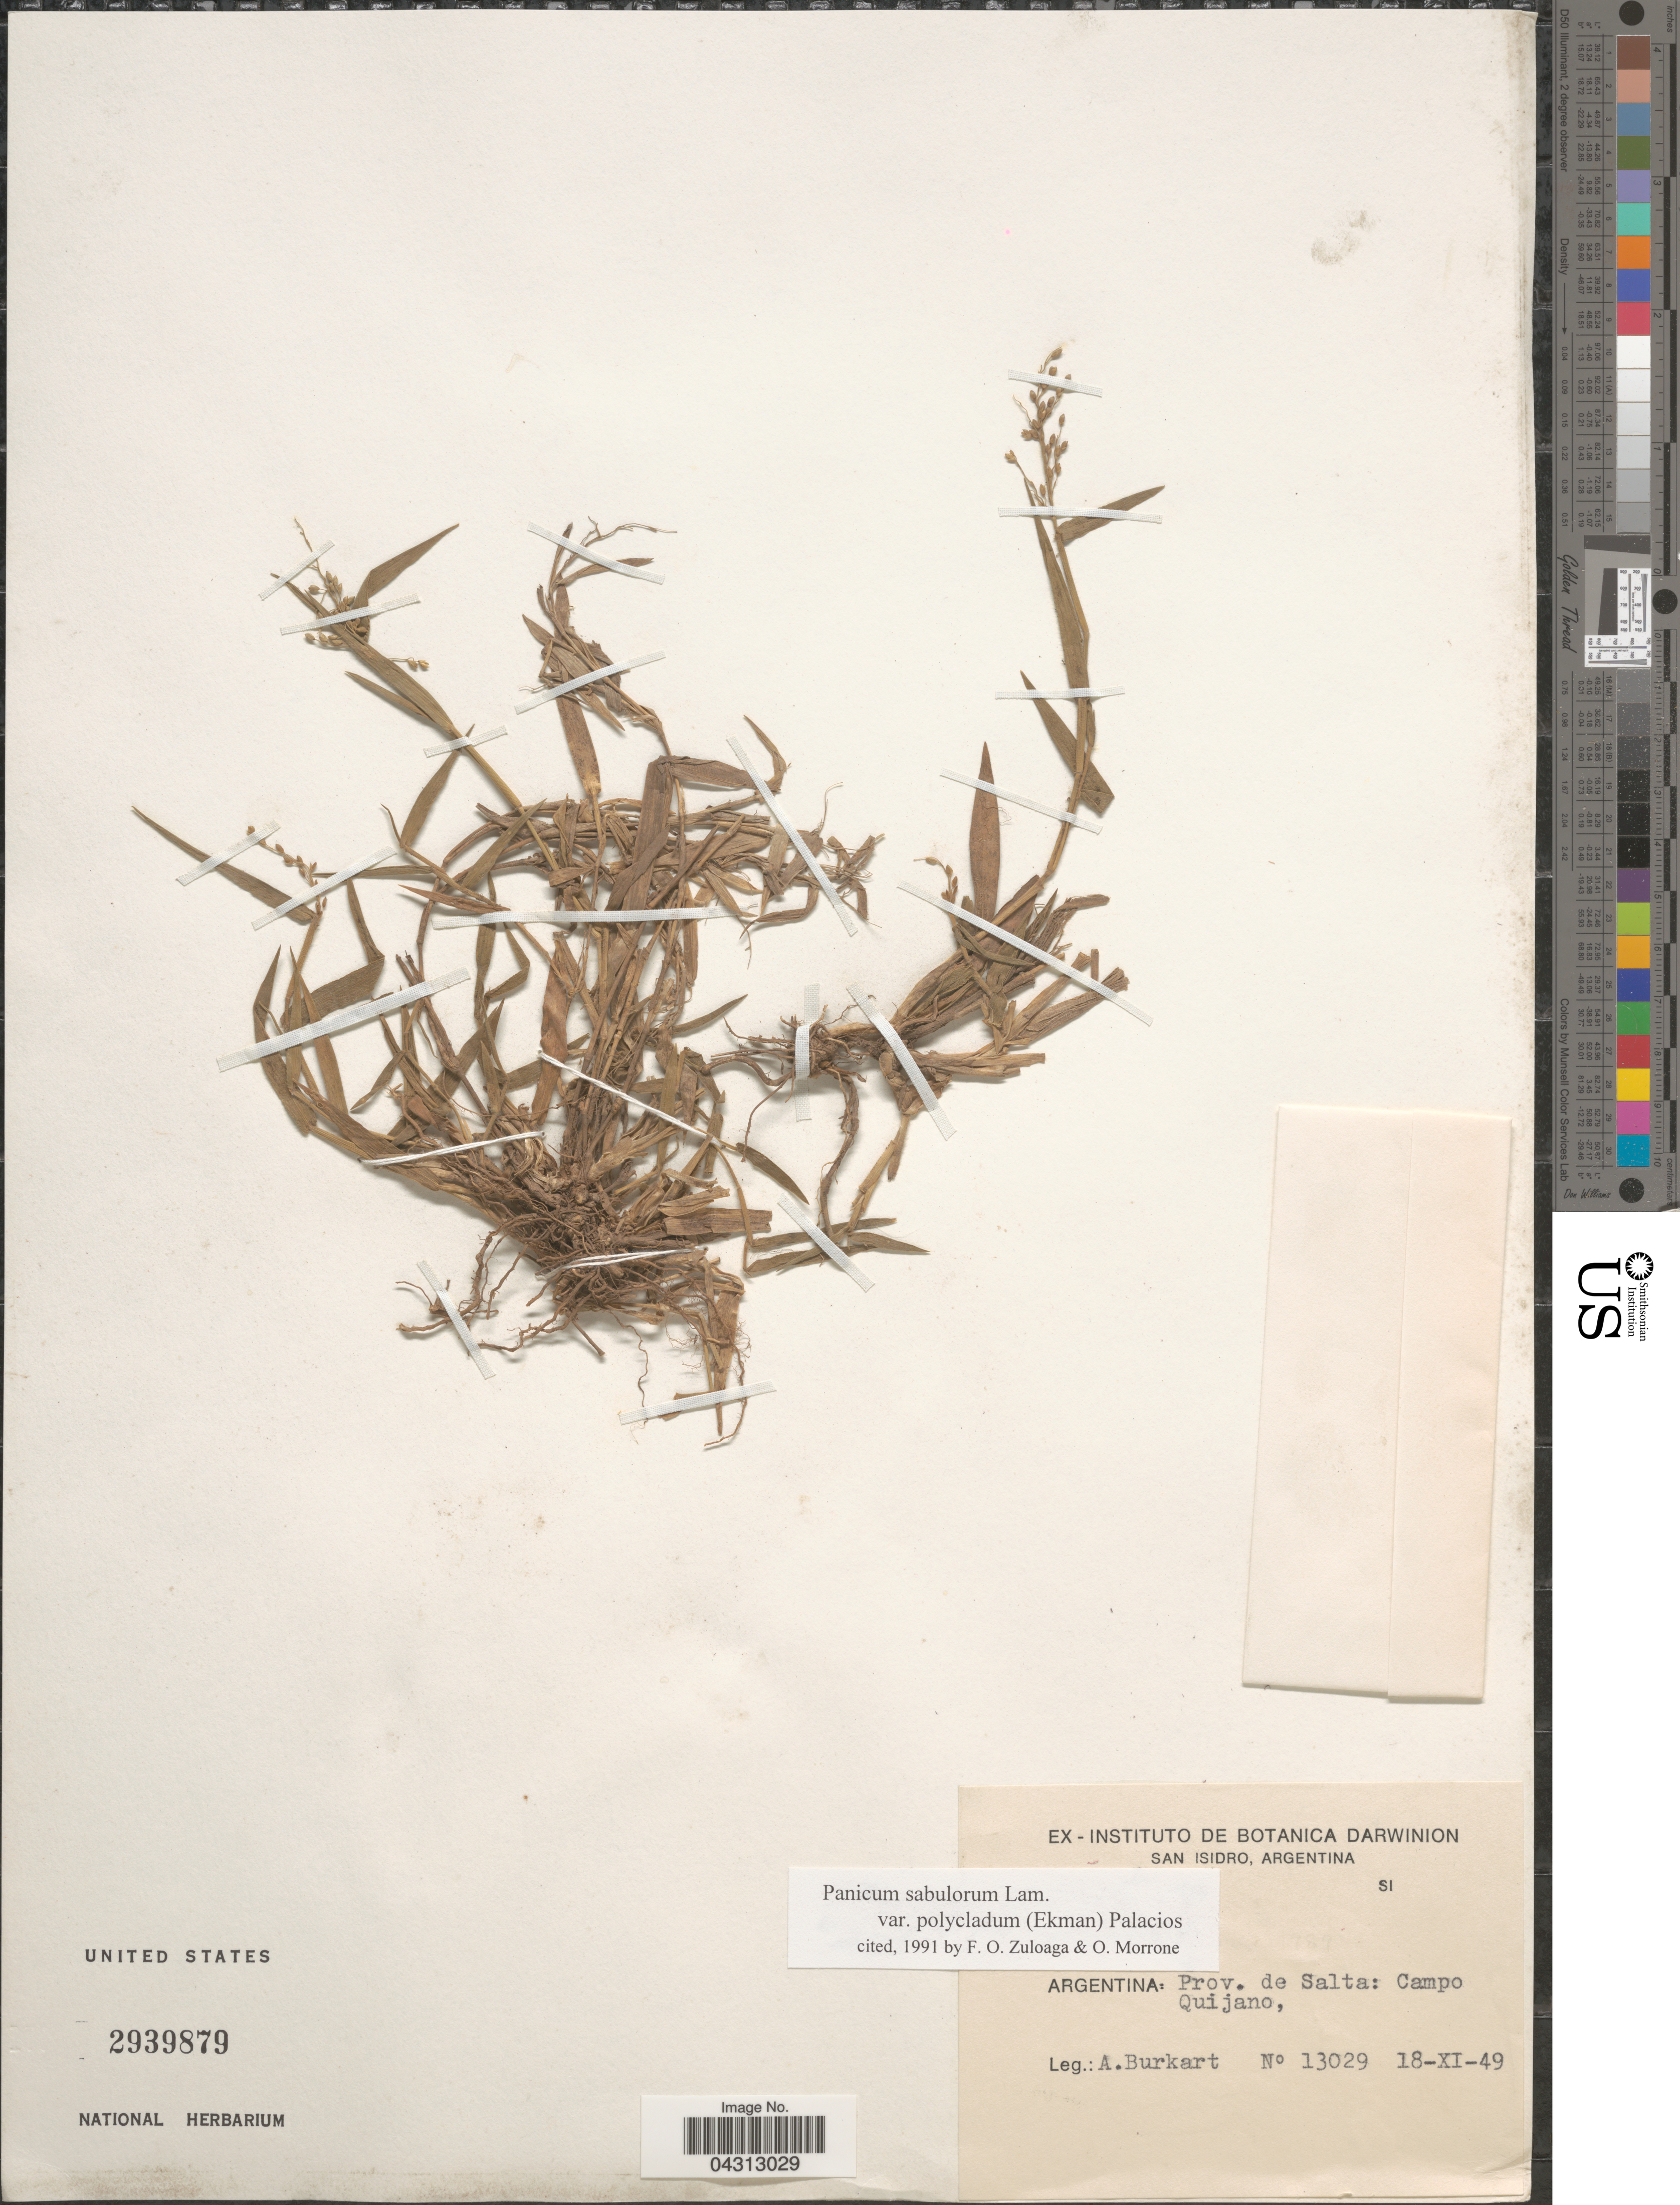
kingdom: Plantae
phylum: Tracheophyta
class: Liliopsida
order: Poales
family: Poaceae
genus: Dichanthelium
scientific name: Dichanthelium sabulorum var. polycladum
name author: (Ekman) Zuloaga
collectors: A. E. Burkart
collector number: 13029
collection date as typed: Transcribed d/m/y: 18/11/49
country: Argentina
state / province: Salta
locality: Campo Quijano.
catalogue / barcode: US 2939879